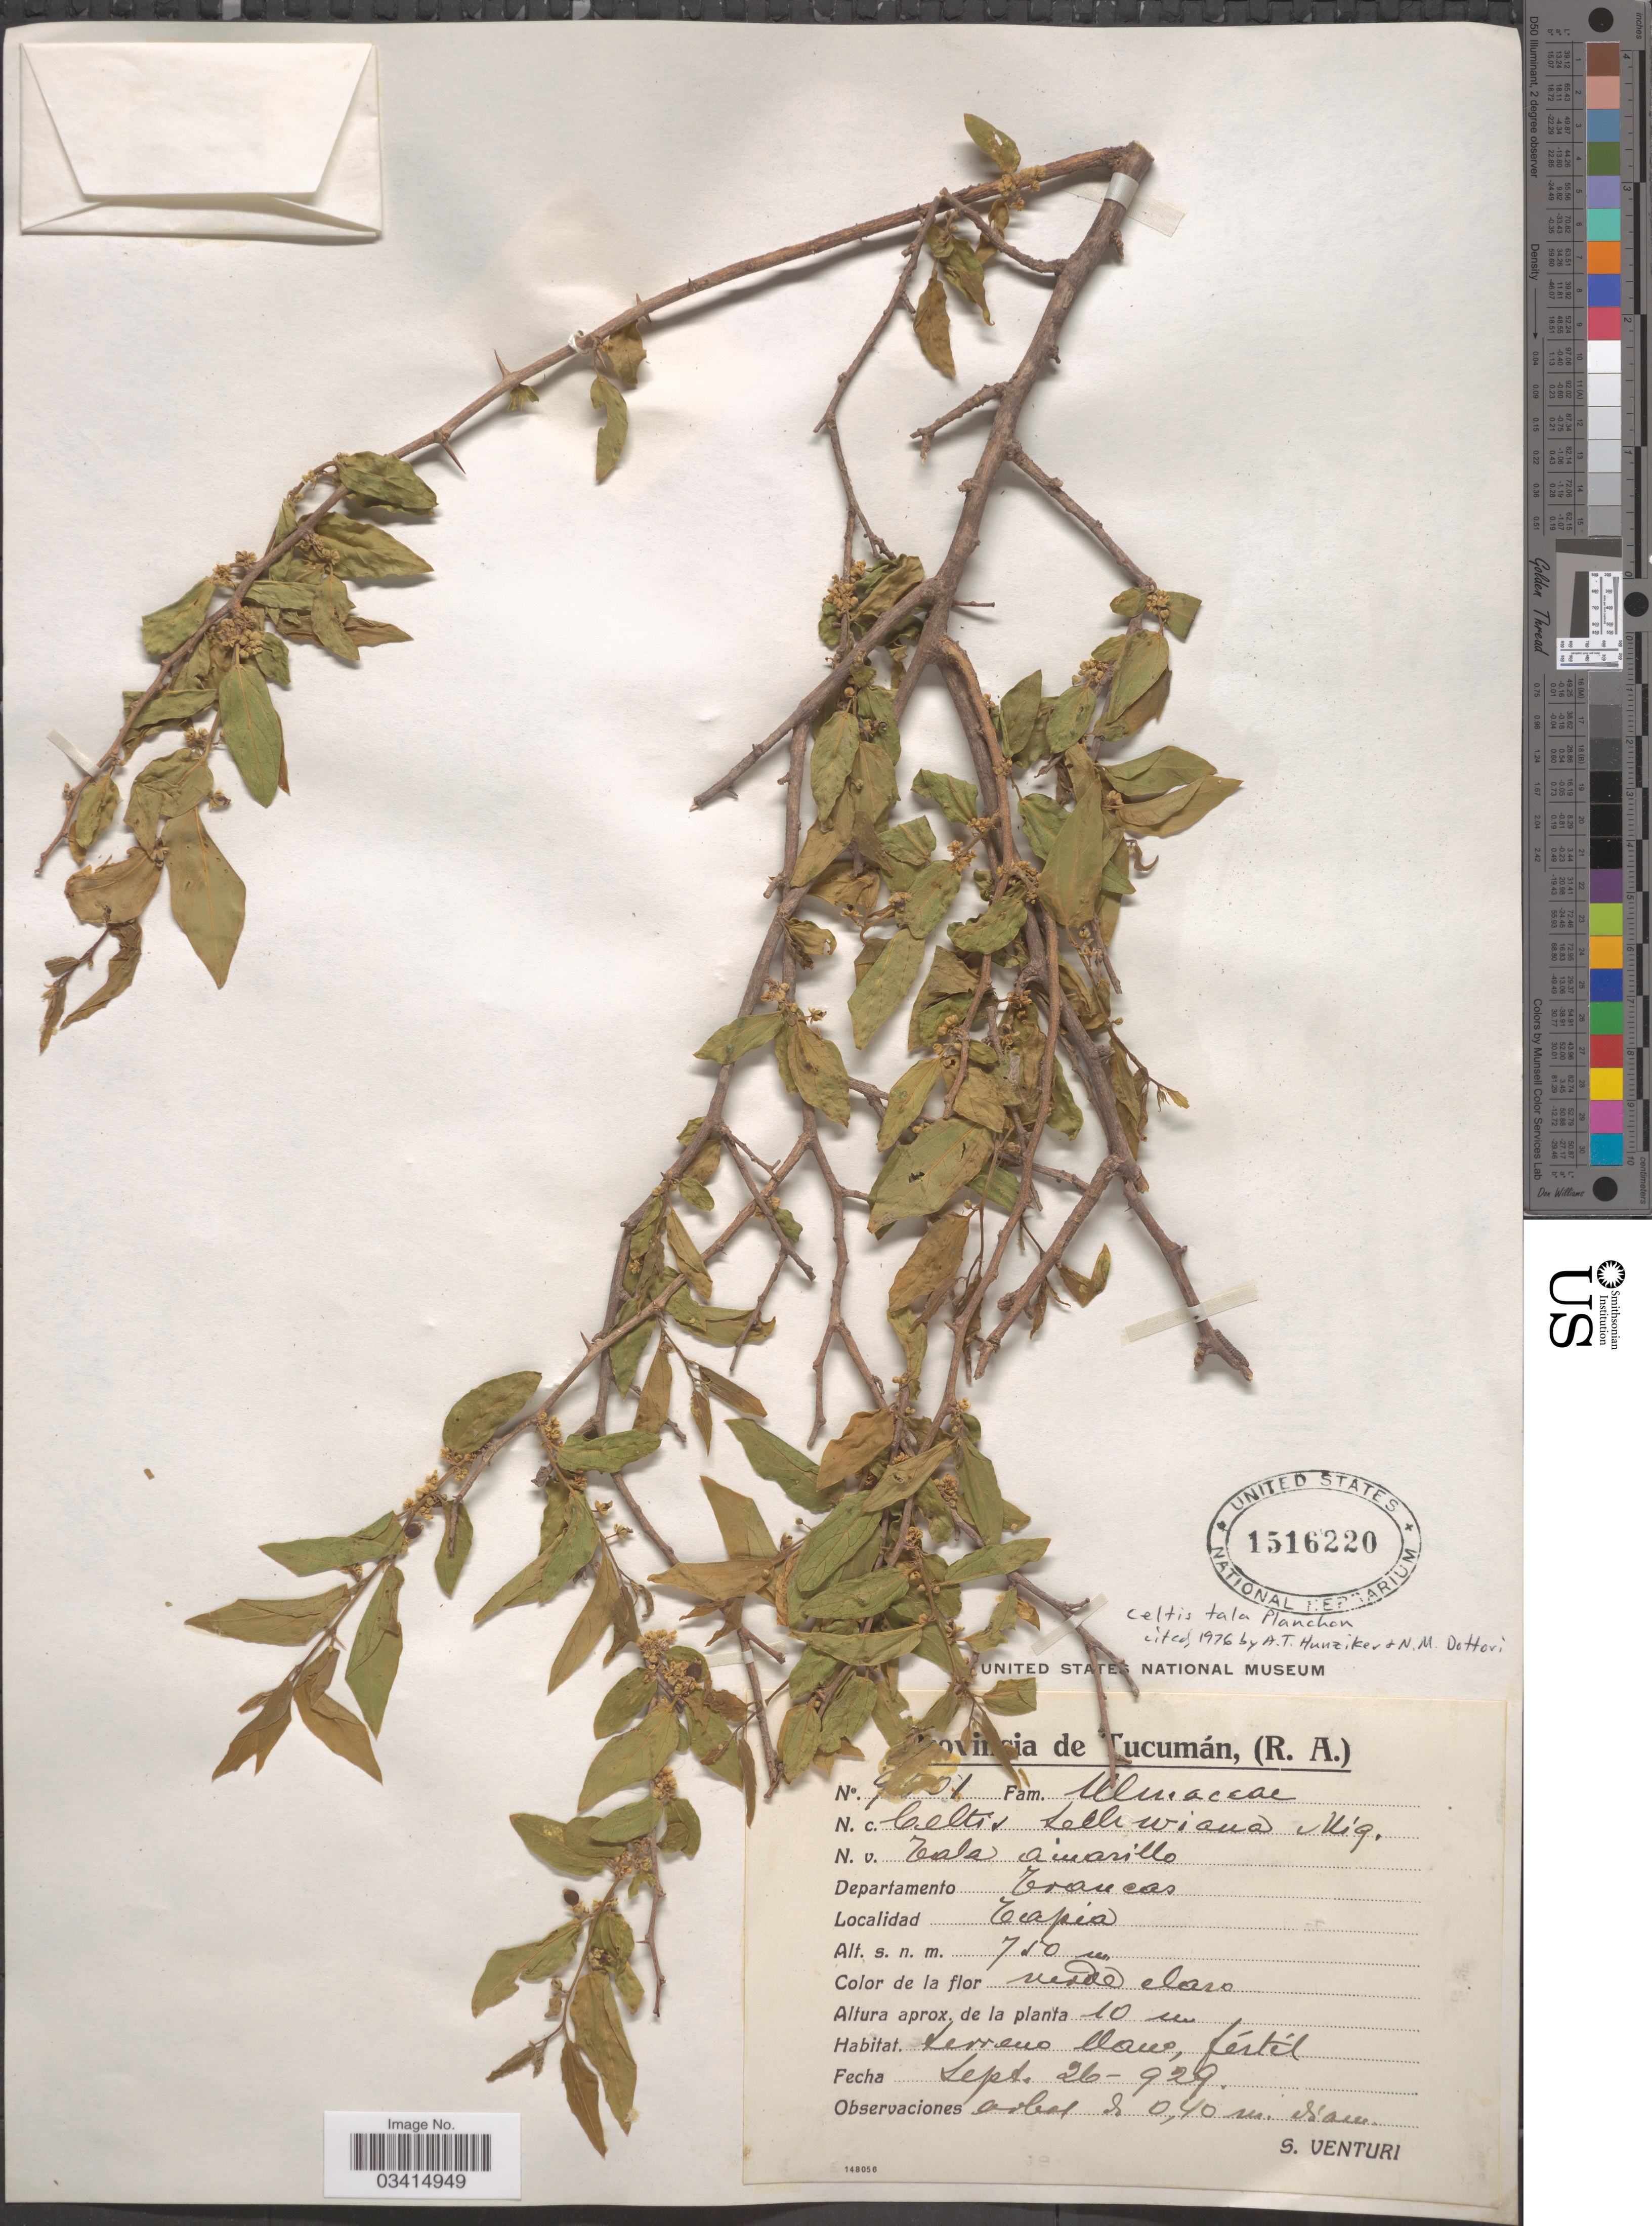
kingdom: Plantae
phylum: Tracheophyta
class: Magnoliopsida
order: Rosales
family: Cannabaceae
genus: Celtis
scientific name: Celtis tala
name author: Gillies ex Planch.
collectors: S. Venturi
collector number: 9!01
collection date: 1929-09-26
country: Argentina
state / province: Tucuman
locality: Departamento Trancas. Tapia.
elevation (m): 750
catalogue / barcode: US 1516220